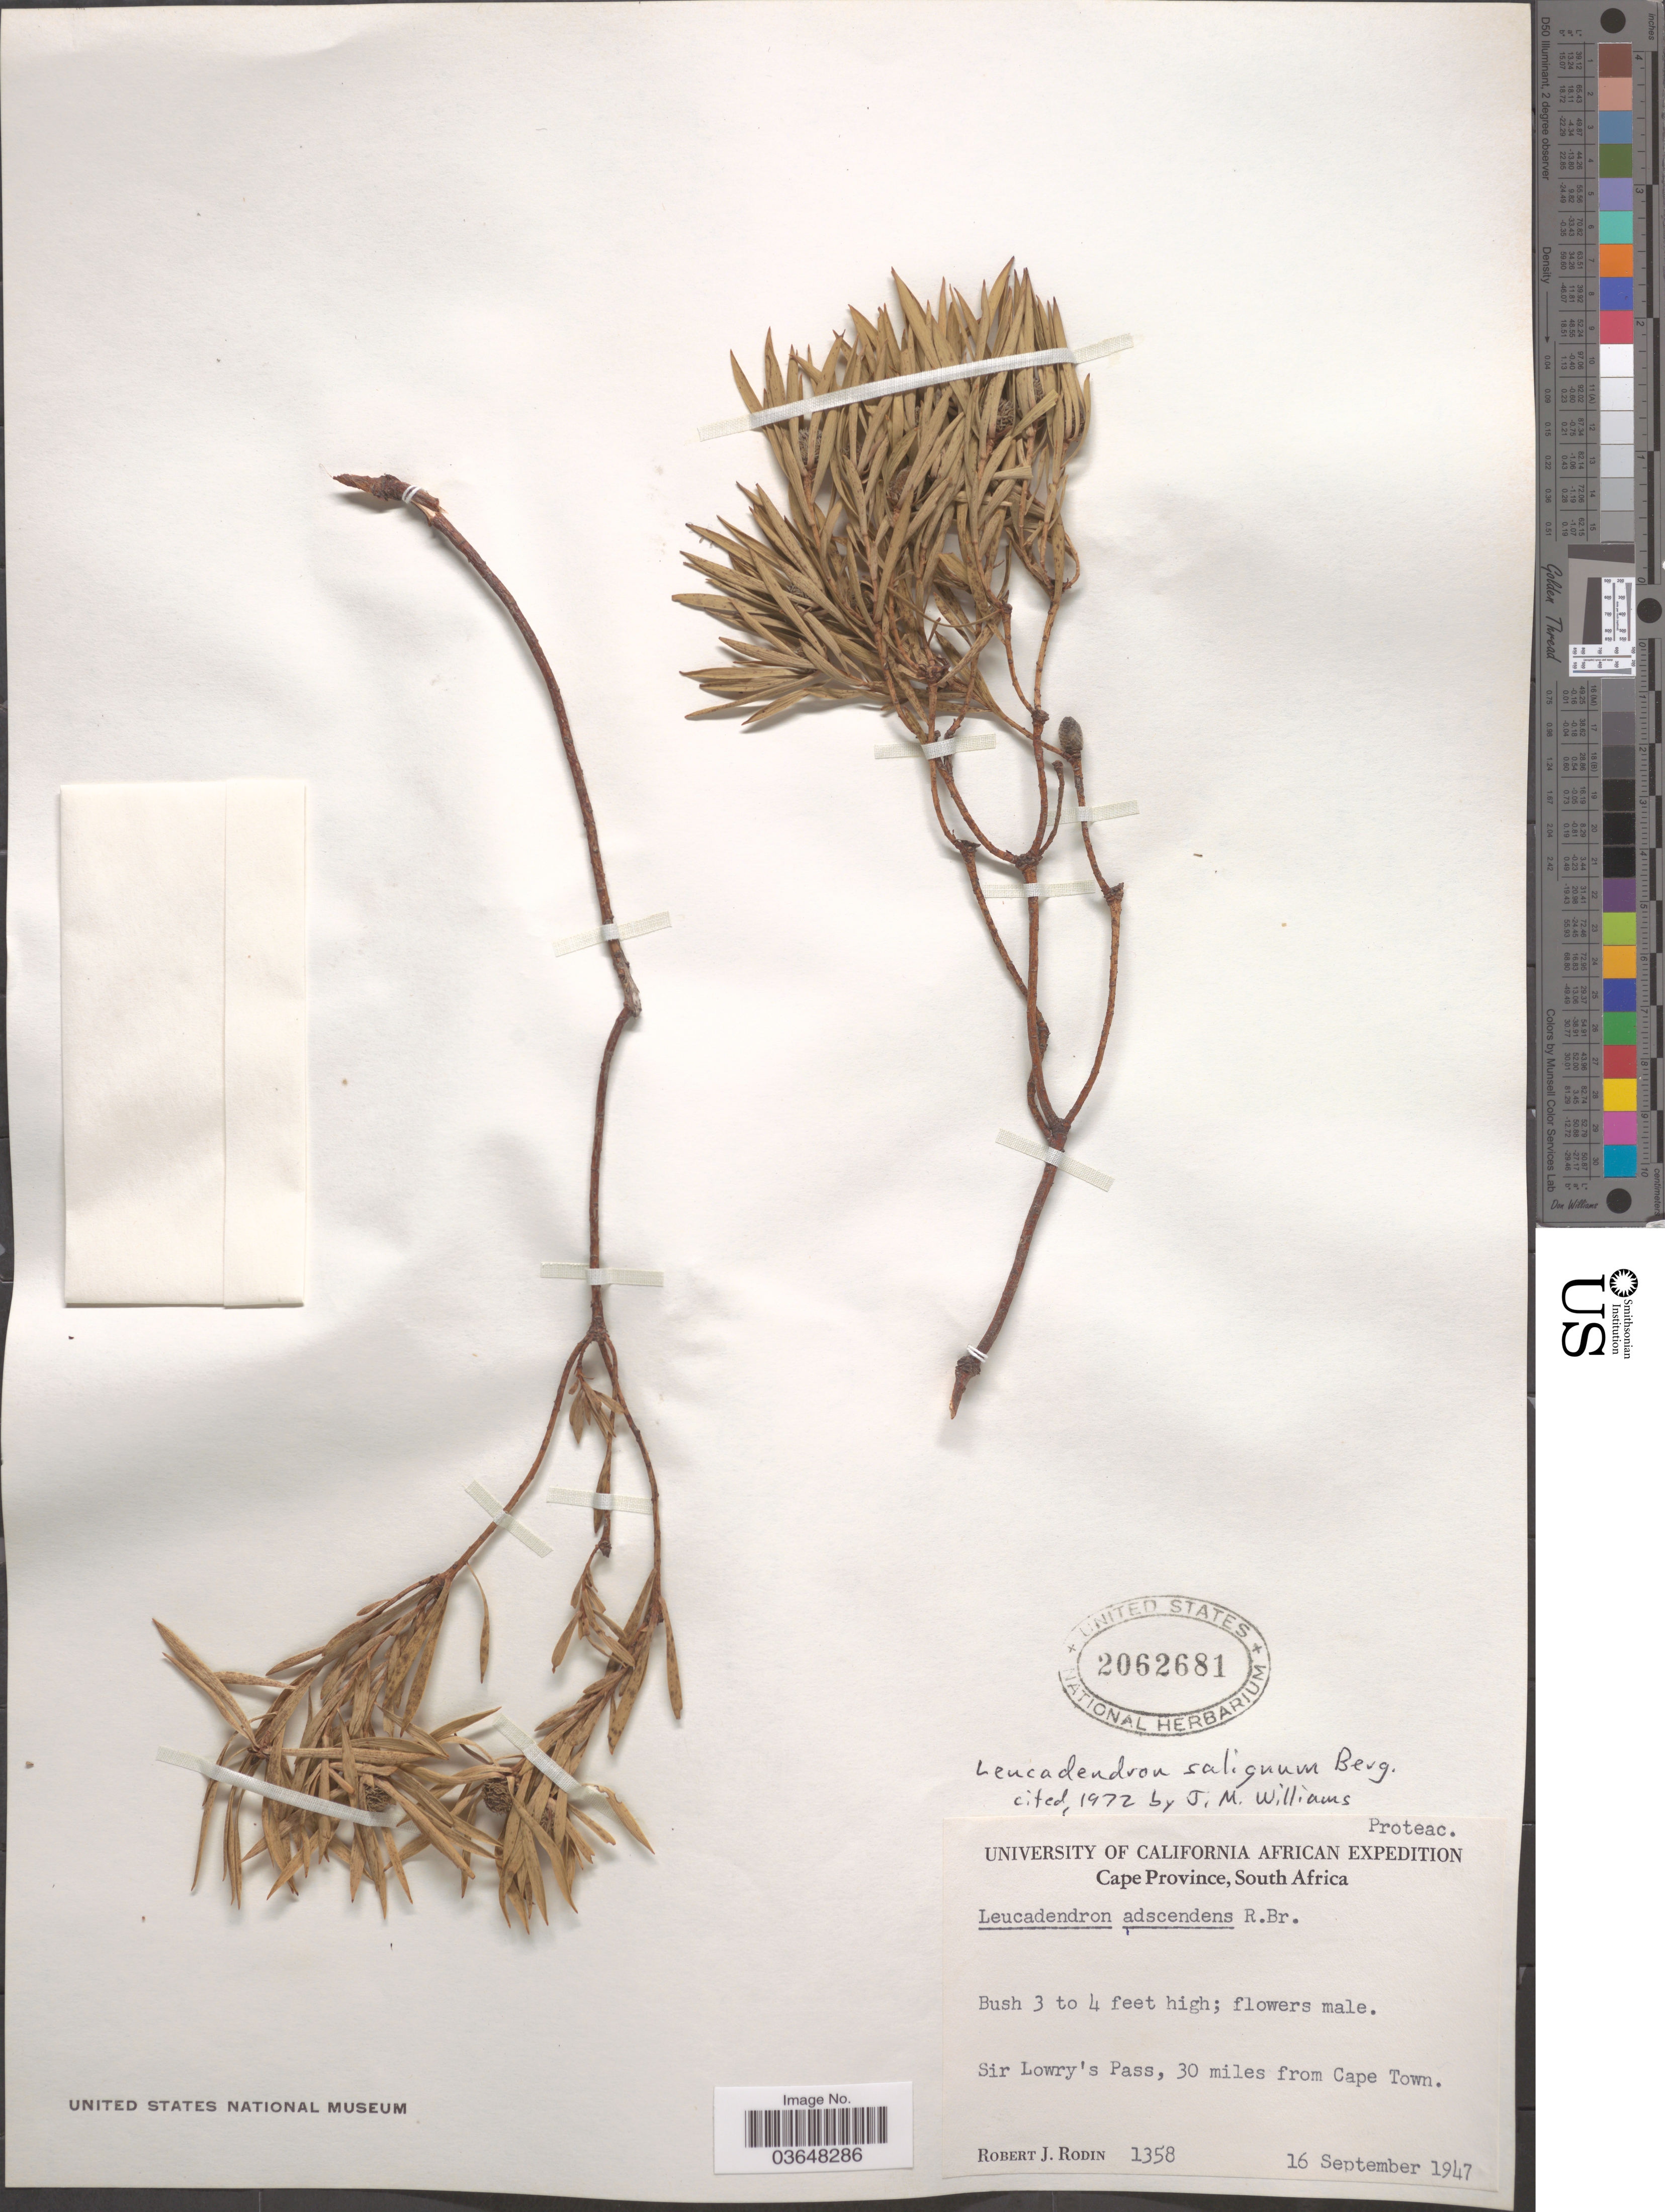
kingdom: Plantae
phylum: Tracheophyta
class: Magnoliopsida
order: Proteales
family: Proteaceae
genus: Leucadendron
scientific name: Leucadendron salignum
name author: P.J. Bergius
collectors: R. J. Rodin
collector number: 1358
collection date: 1947-09-16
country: South Africa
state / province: Western Cape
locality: Sir Lowry's Pass, 30 miles from Cape Town.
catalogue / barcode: US 2062681